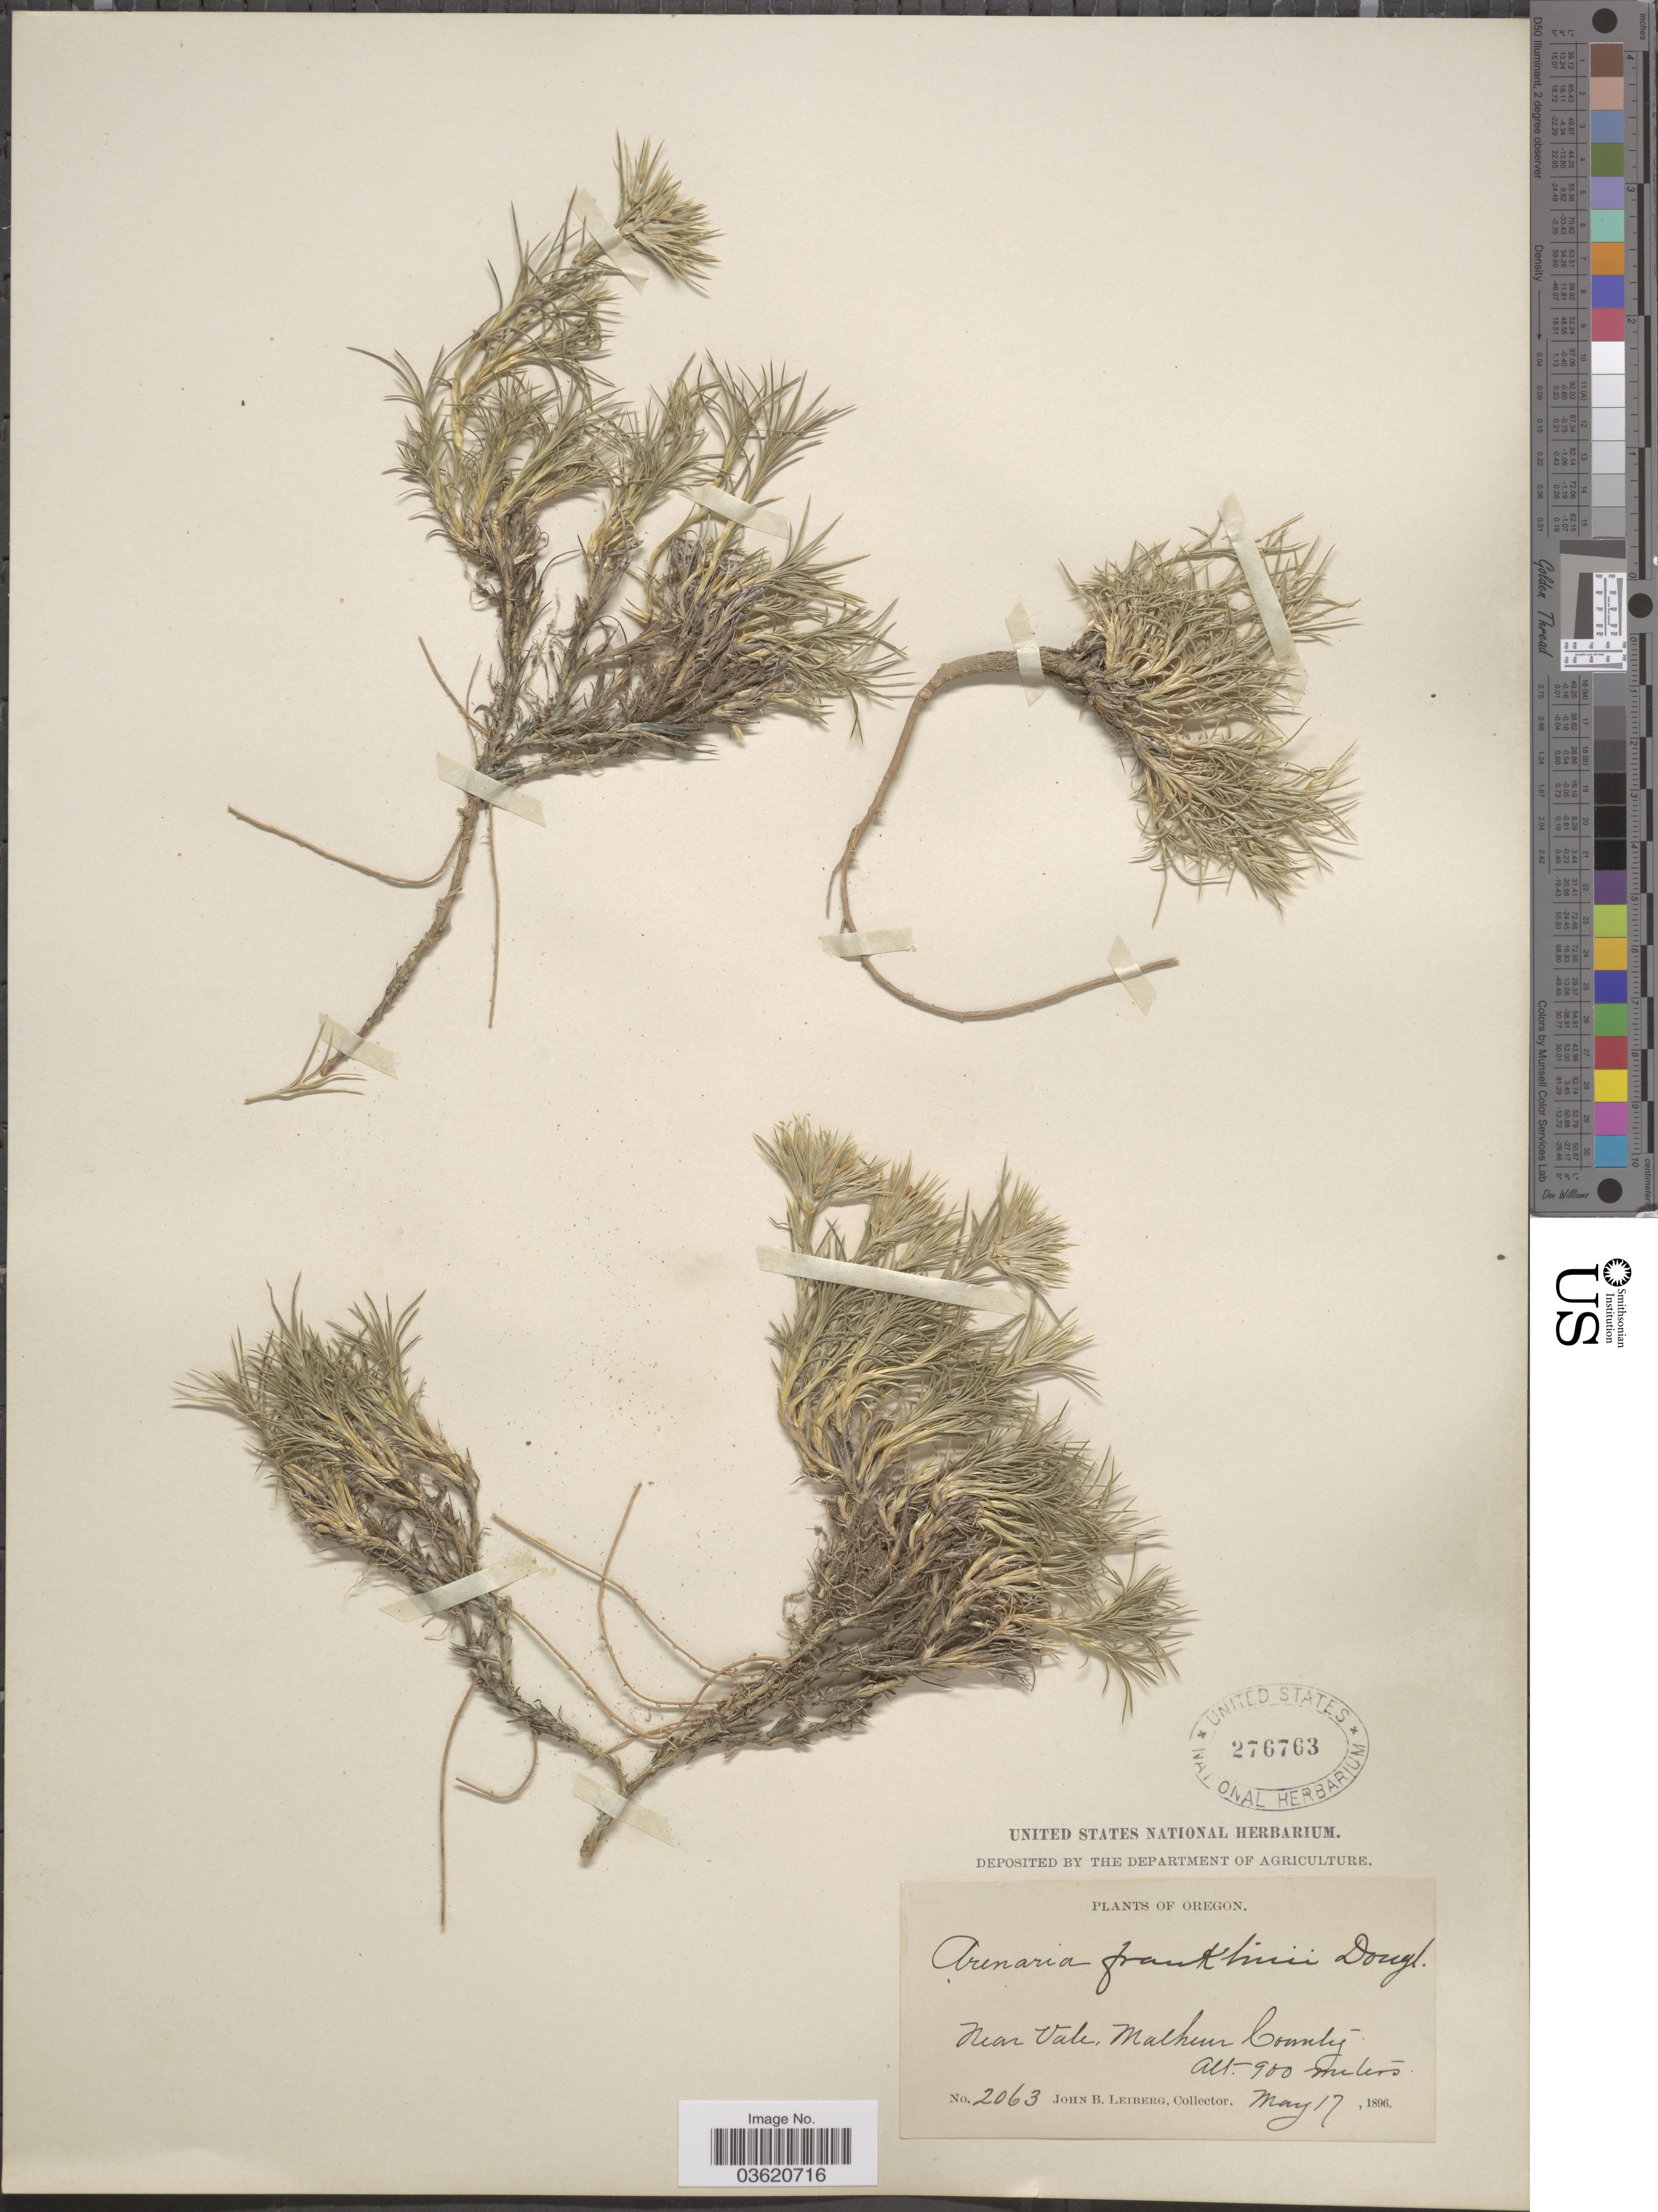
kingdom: Plantae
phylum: Tracheophyta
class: Magnoliopsida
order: Caryophyllales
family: Caryophyllaceae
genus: Eremogone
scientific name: Eremogone franklinii var. franklinii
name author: (Douglas ex Hook.) R.L. Hartm. & Rabeler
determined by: Strong, Mark T., (BOT), Smithsonian Institution - National Museum of Natural History (UNITED STATES)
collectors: J. B. Leiberg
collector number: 2063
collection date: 1896-05-17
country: United States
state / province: Oregon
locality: Near Vale, Malheur County.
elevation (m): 900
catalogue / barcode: US 276763